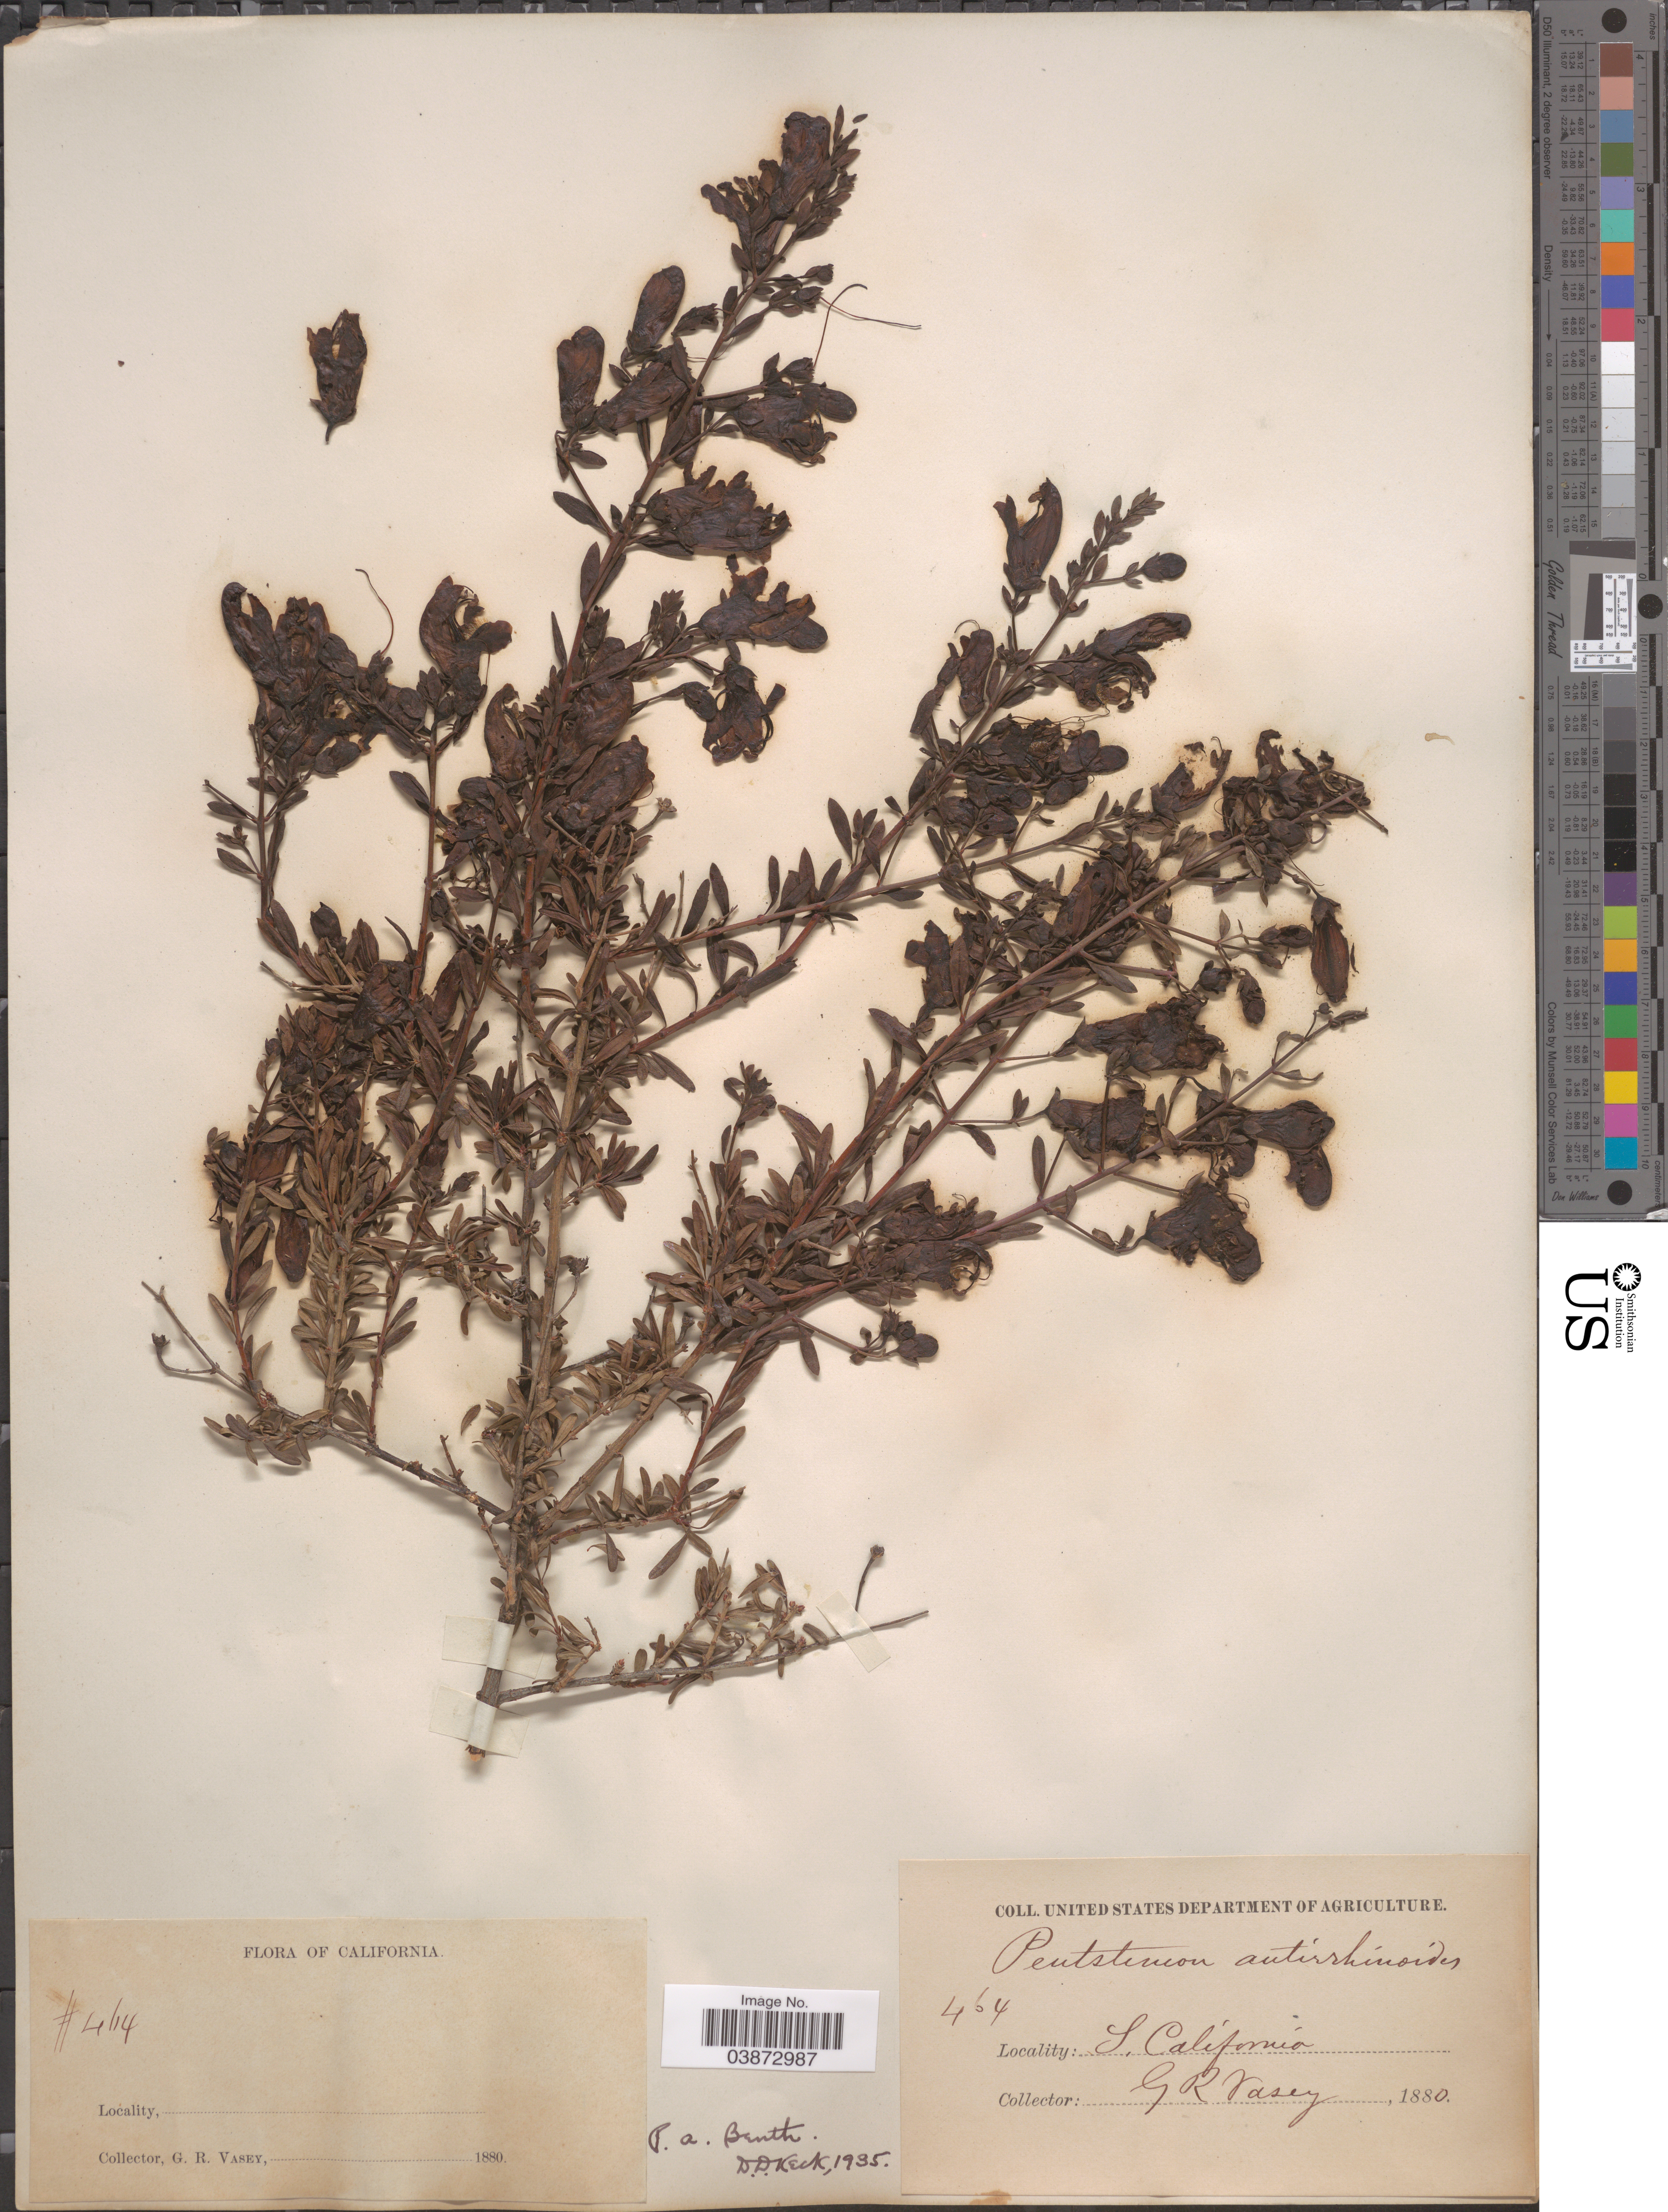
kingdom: Plantae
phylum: Tracheophyta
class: Magnoliopsida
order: Lamiales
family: Plantaginaceae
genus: Penstemon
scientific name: Penstemon antirrhinoides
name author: Benth.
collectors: G. R. Vasey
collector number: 464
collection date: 1880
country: United States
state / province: California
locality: S. California.